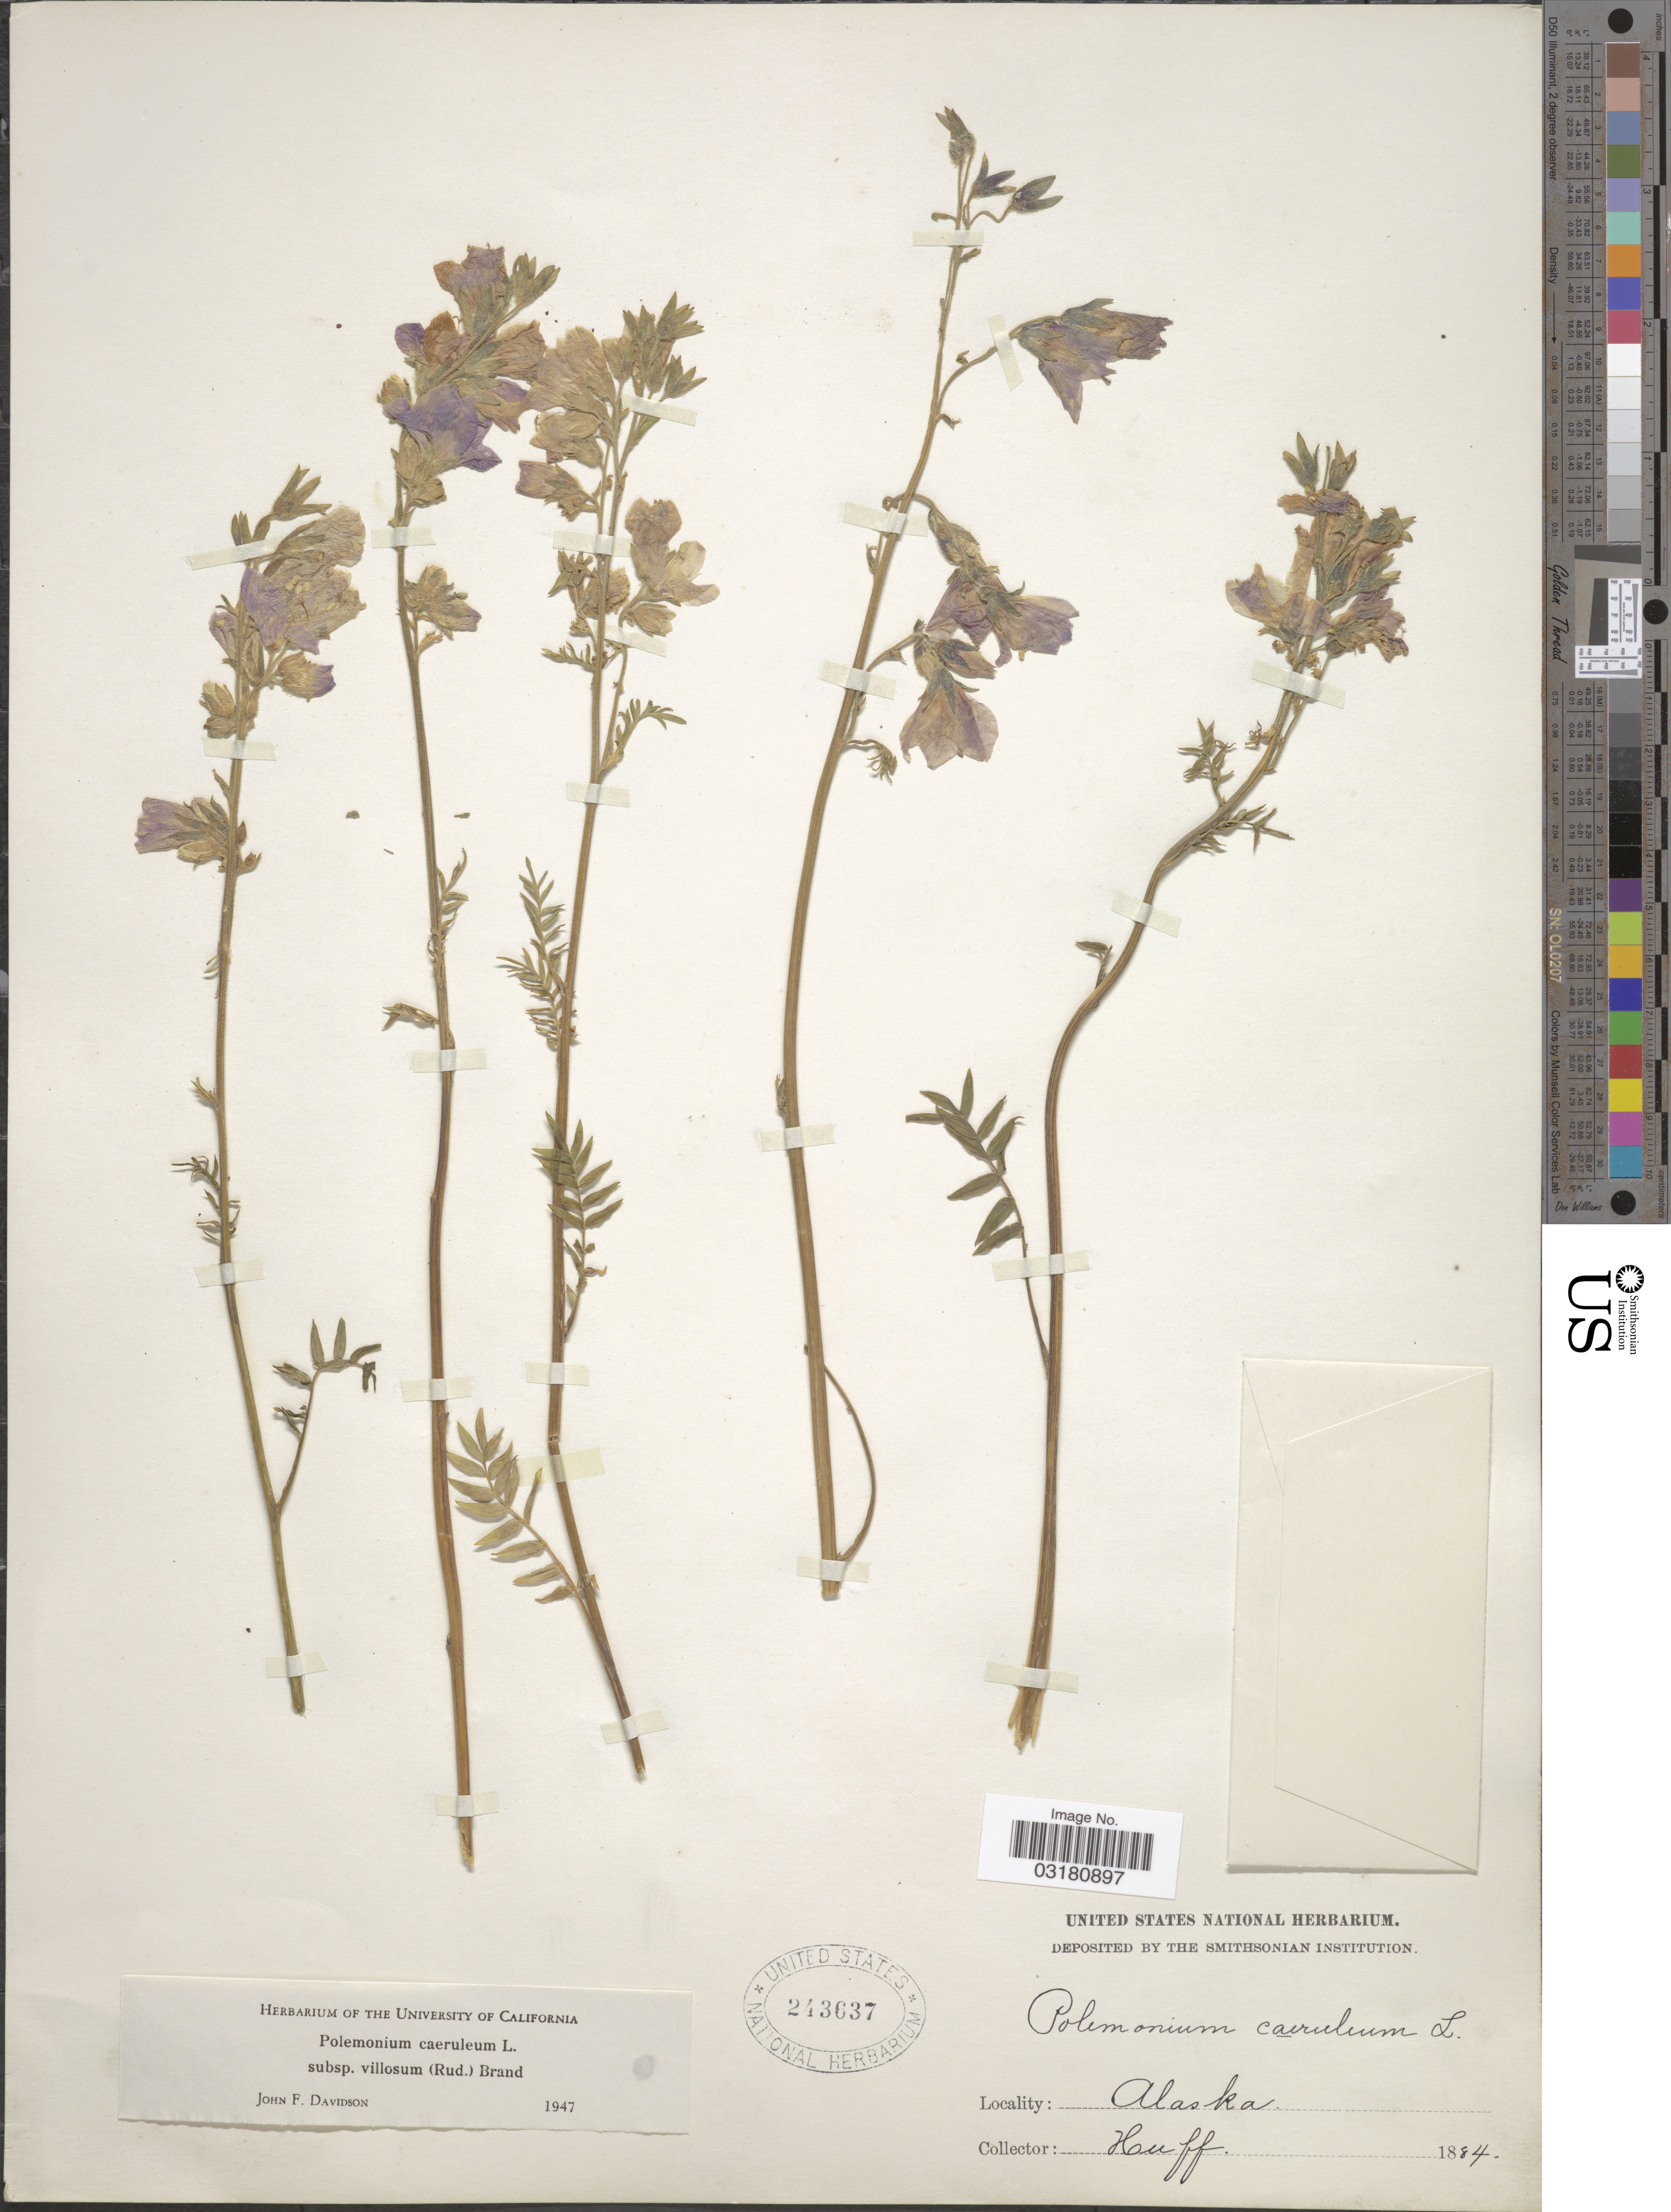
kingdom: Plantae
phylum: Tracheophyta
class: Magnoliopsida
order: Ericales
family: Polemoniaceae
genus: Polemonium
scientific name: Polemonium caeruleum subsp. villosum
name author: (Rudolph ex Georgi) Brand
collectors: -. Huff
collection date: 1884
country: United States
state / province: Alaska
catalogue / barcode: US 243637